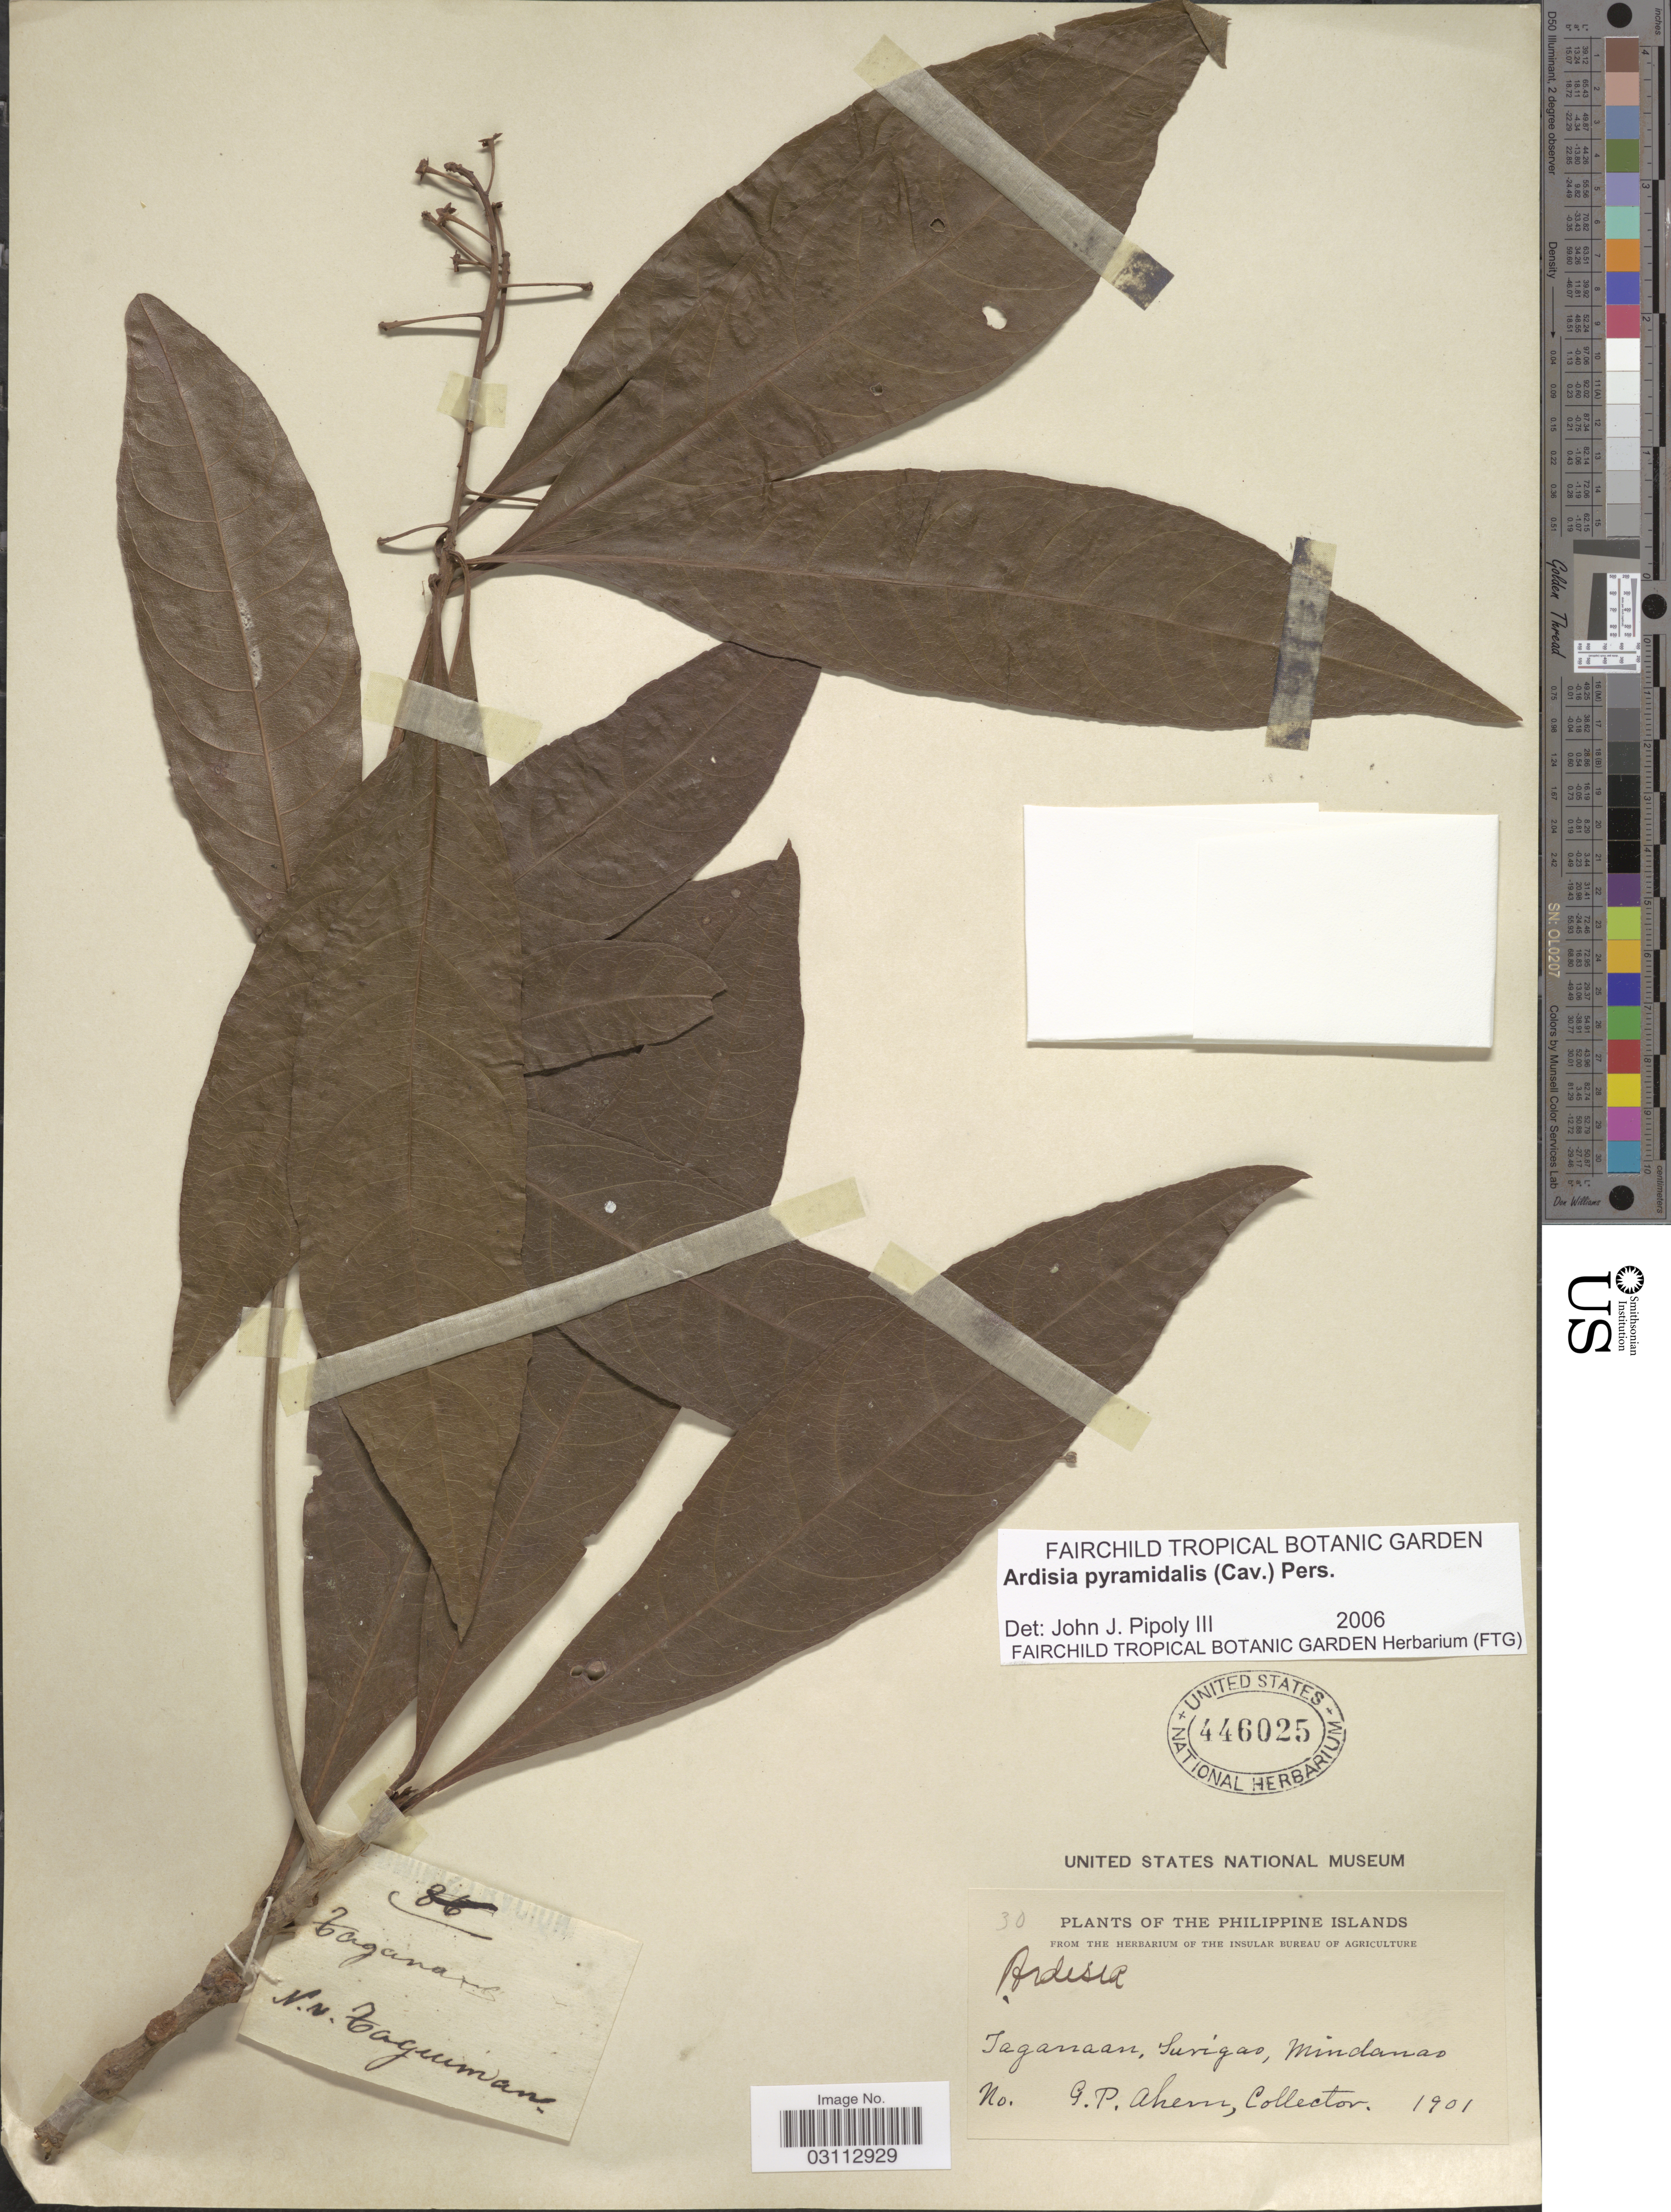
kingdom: Plantae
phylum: Tracheophyta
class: Magnoliopsida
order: Ericales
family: Primulaceae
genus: Ardisia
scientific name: Ardisia pyramidalis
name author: (Cav.) Pers.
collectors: G. Ahern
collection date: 1901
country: Philippines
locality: Taganaan, Surigao, Mindanao.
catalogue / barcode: US 446025